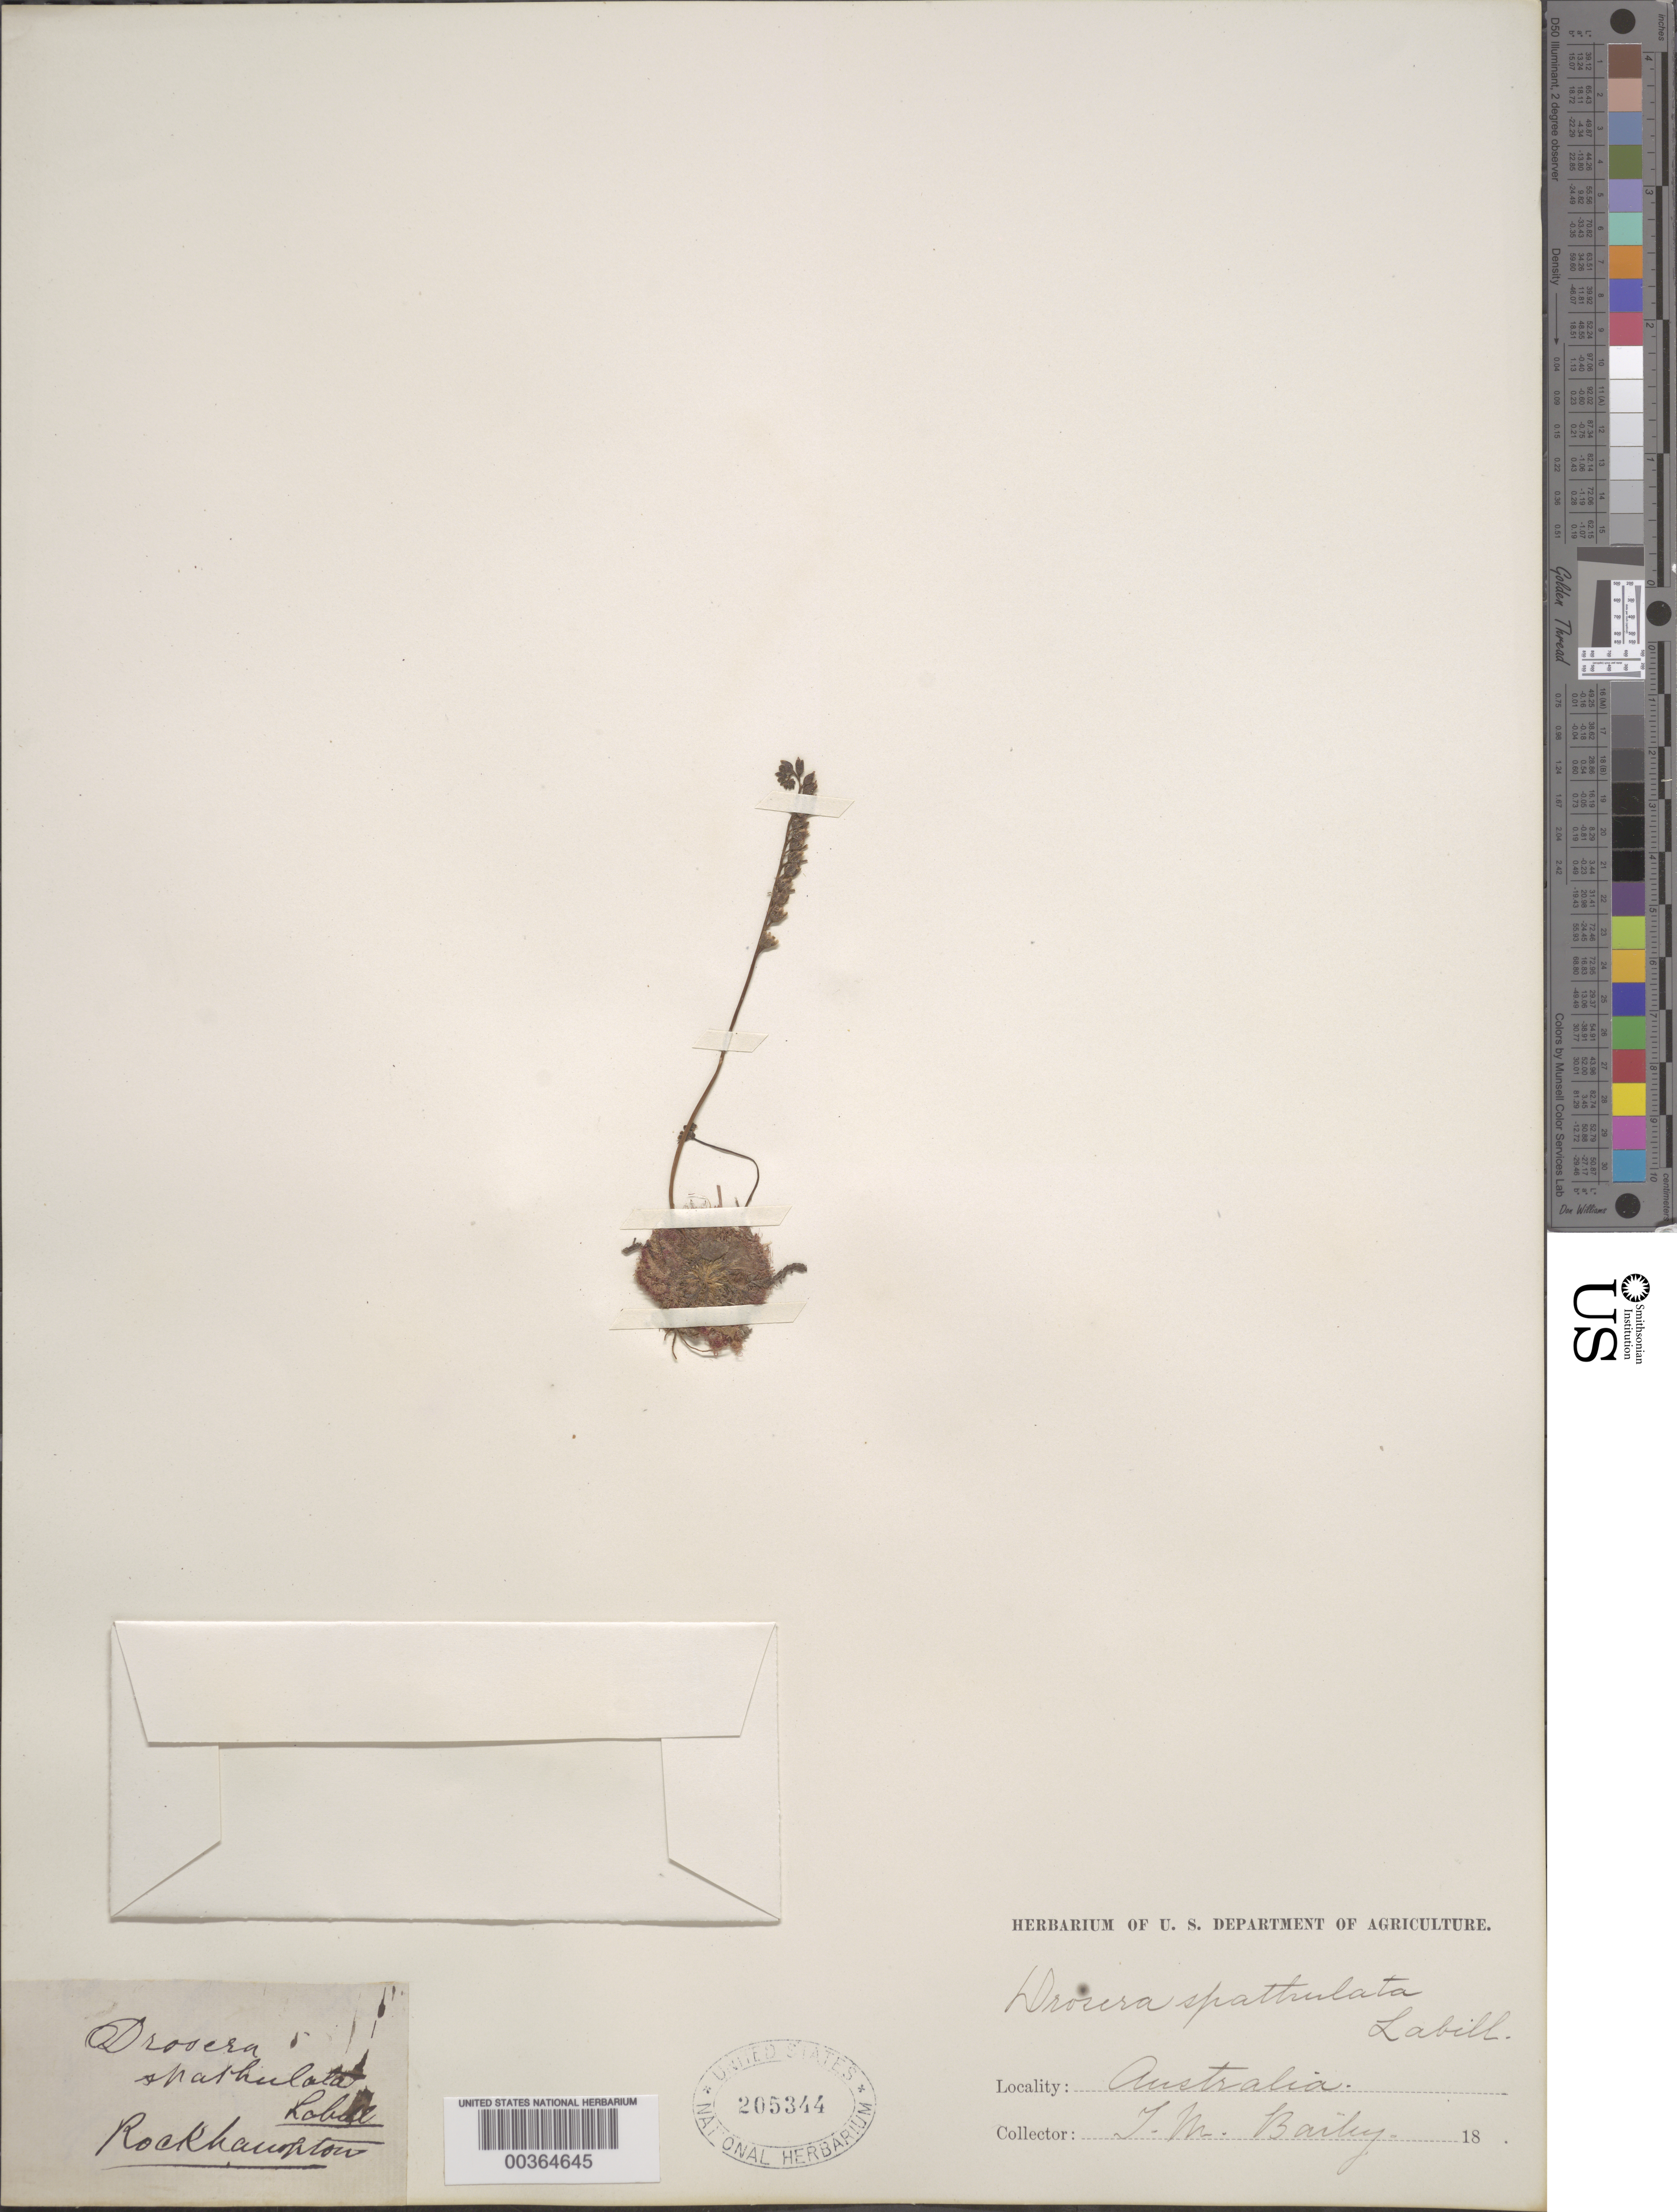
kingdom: Plantae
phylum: Tracheophyta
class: Magnoliopsida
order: Caryophyllales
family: Droseraceae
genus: Drosera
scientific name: Drosera spathulata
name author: Labill.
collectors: T. M. Bailey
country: Australia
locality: Rockhampton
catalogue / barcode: US 205344